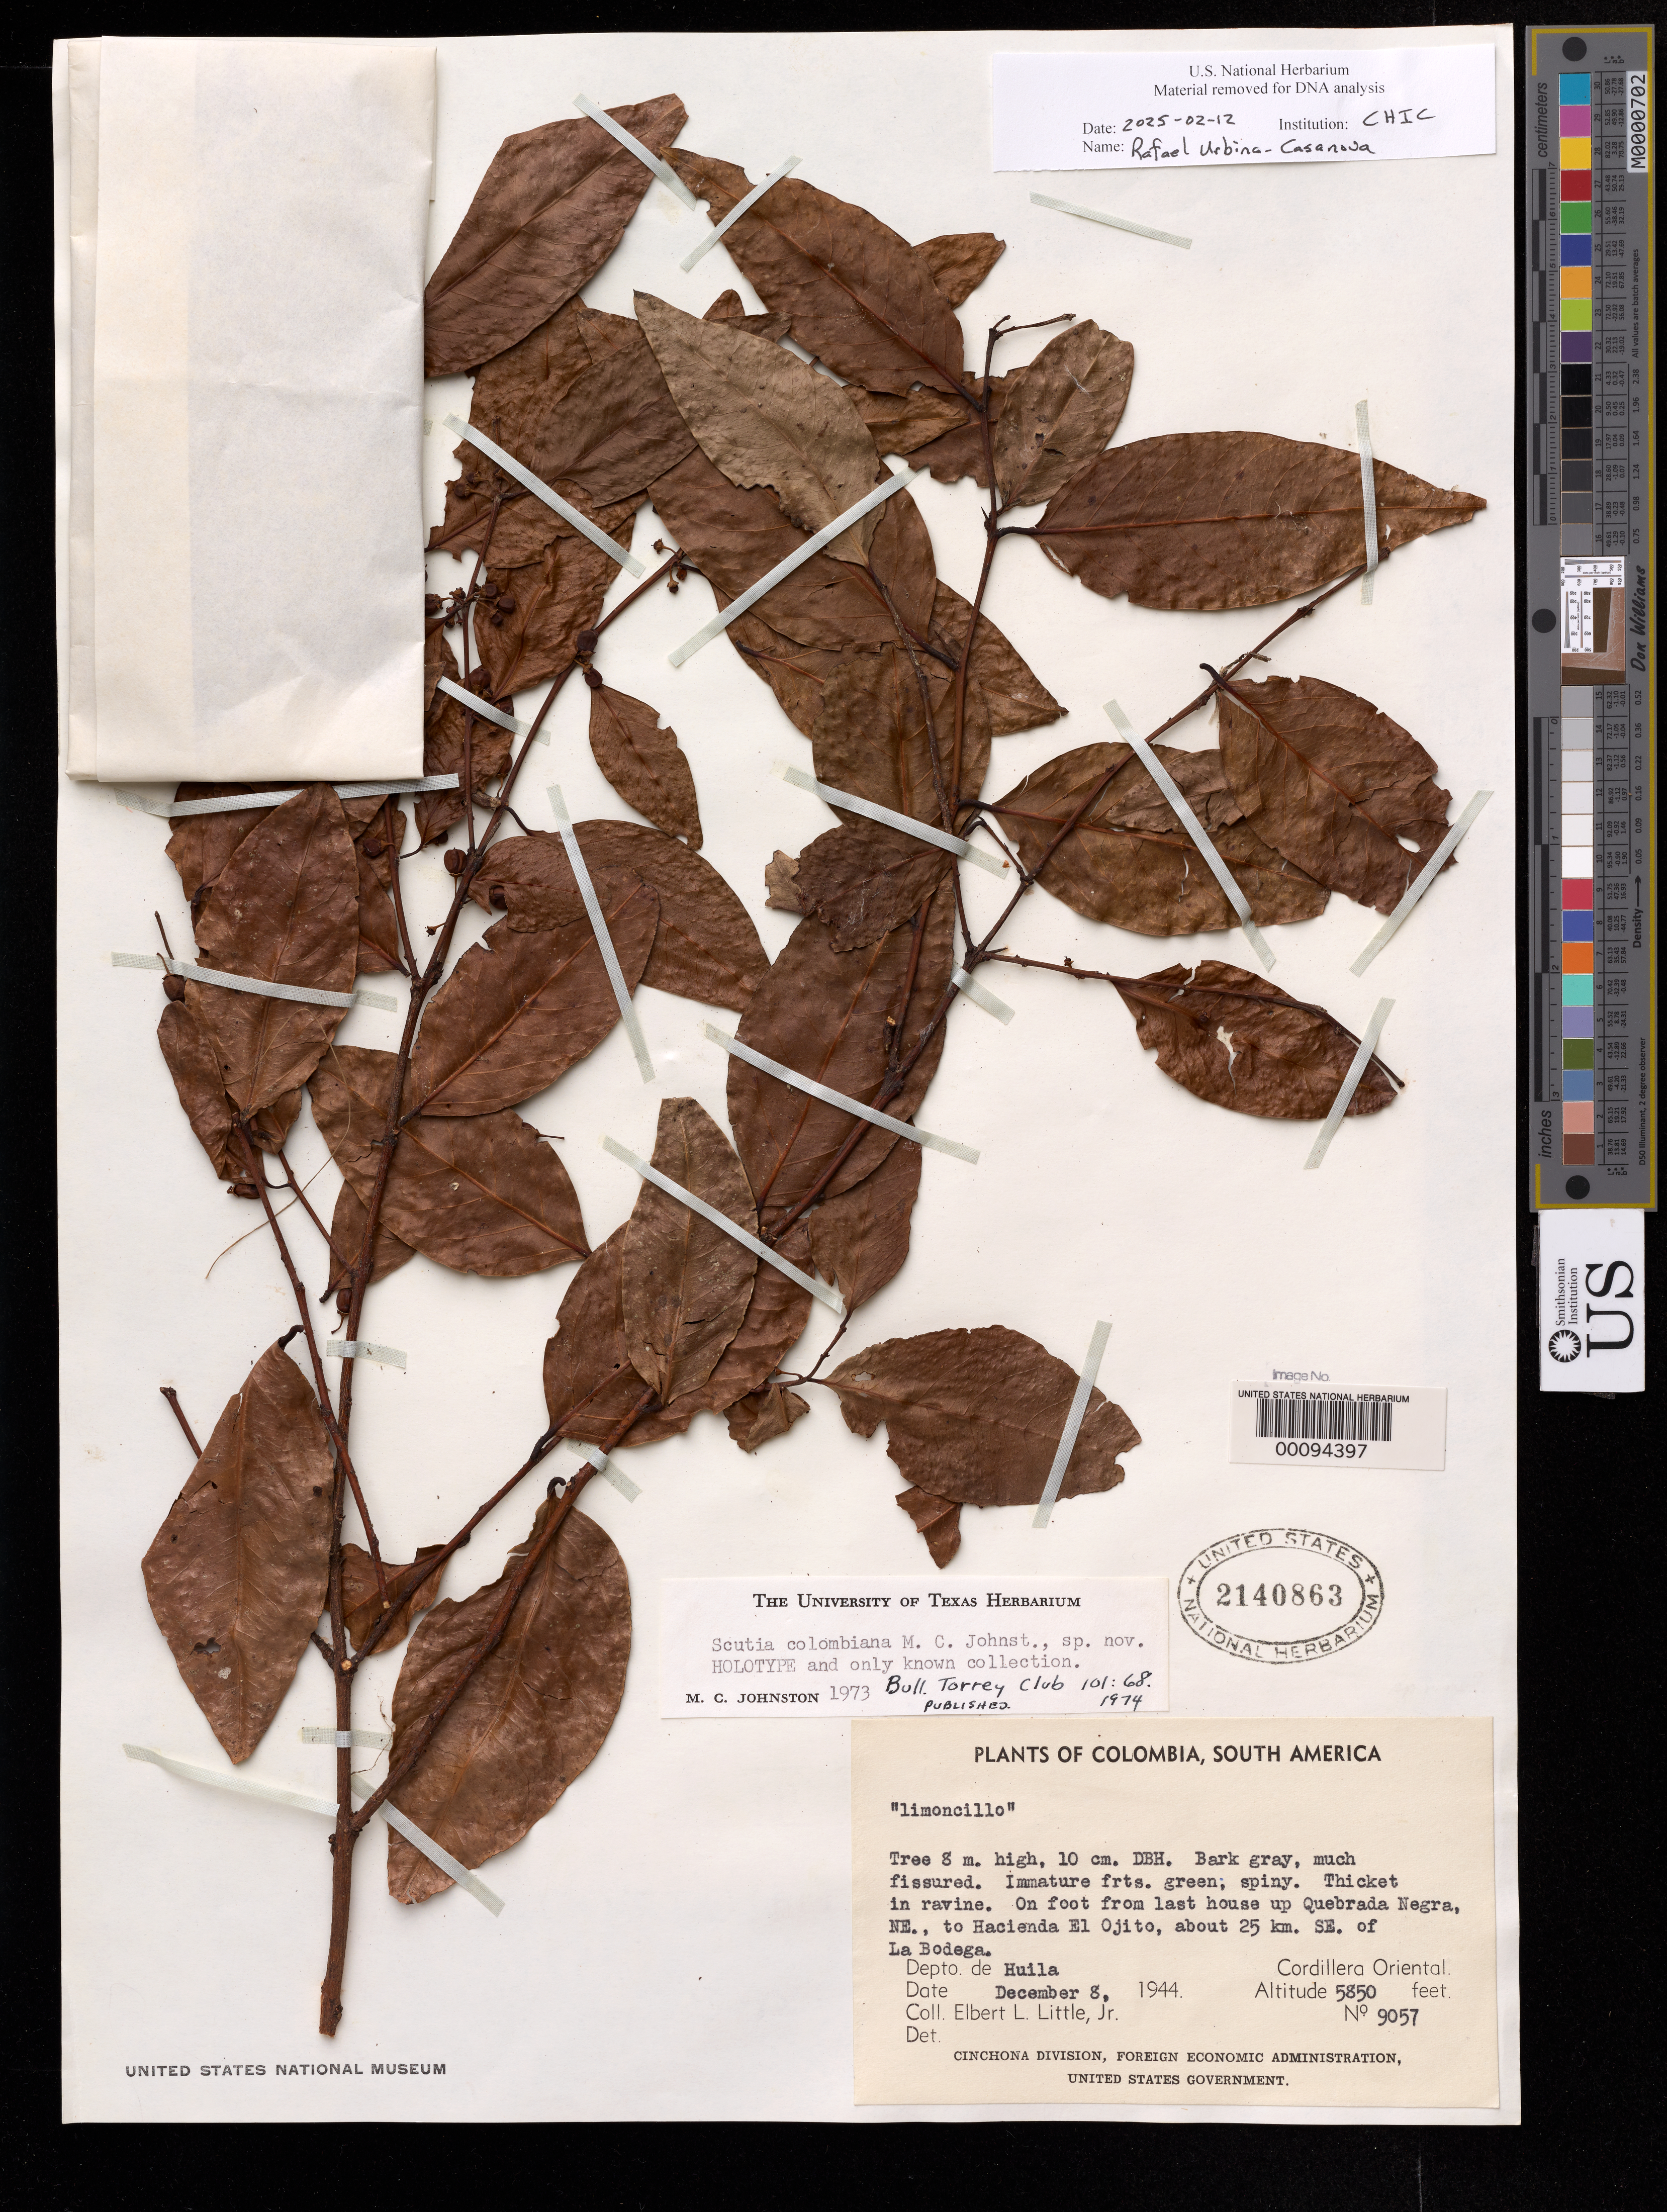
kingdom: Plantae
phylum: Tracheophyta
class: Magnoliopsida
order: Rosales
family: Rhamnaceae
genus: Scutia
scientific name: Scutia colombiana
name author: M.C. Johnst.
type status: Holotype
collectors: E. L. Little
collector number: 9057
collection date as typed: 08 Dec 1944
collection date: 1944-12-08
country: Colombia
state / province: Huila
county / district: Cordillera Oriental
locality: Quebrada Negra. On foot from last house up Quebrada Negra, NE, to Hacienda El Ojito, about 25 km SE of La Bodega.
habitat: Thicket in ravine.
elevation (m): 1783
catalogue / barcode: US 2140863